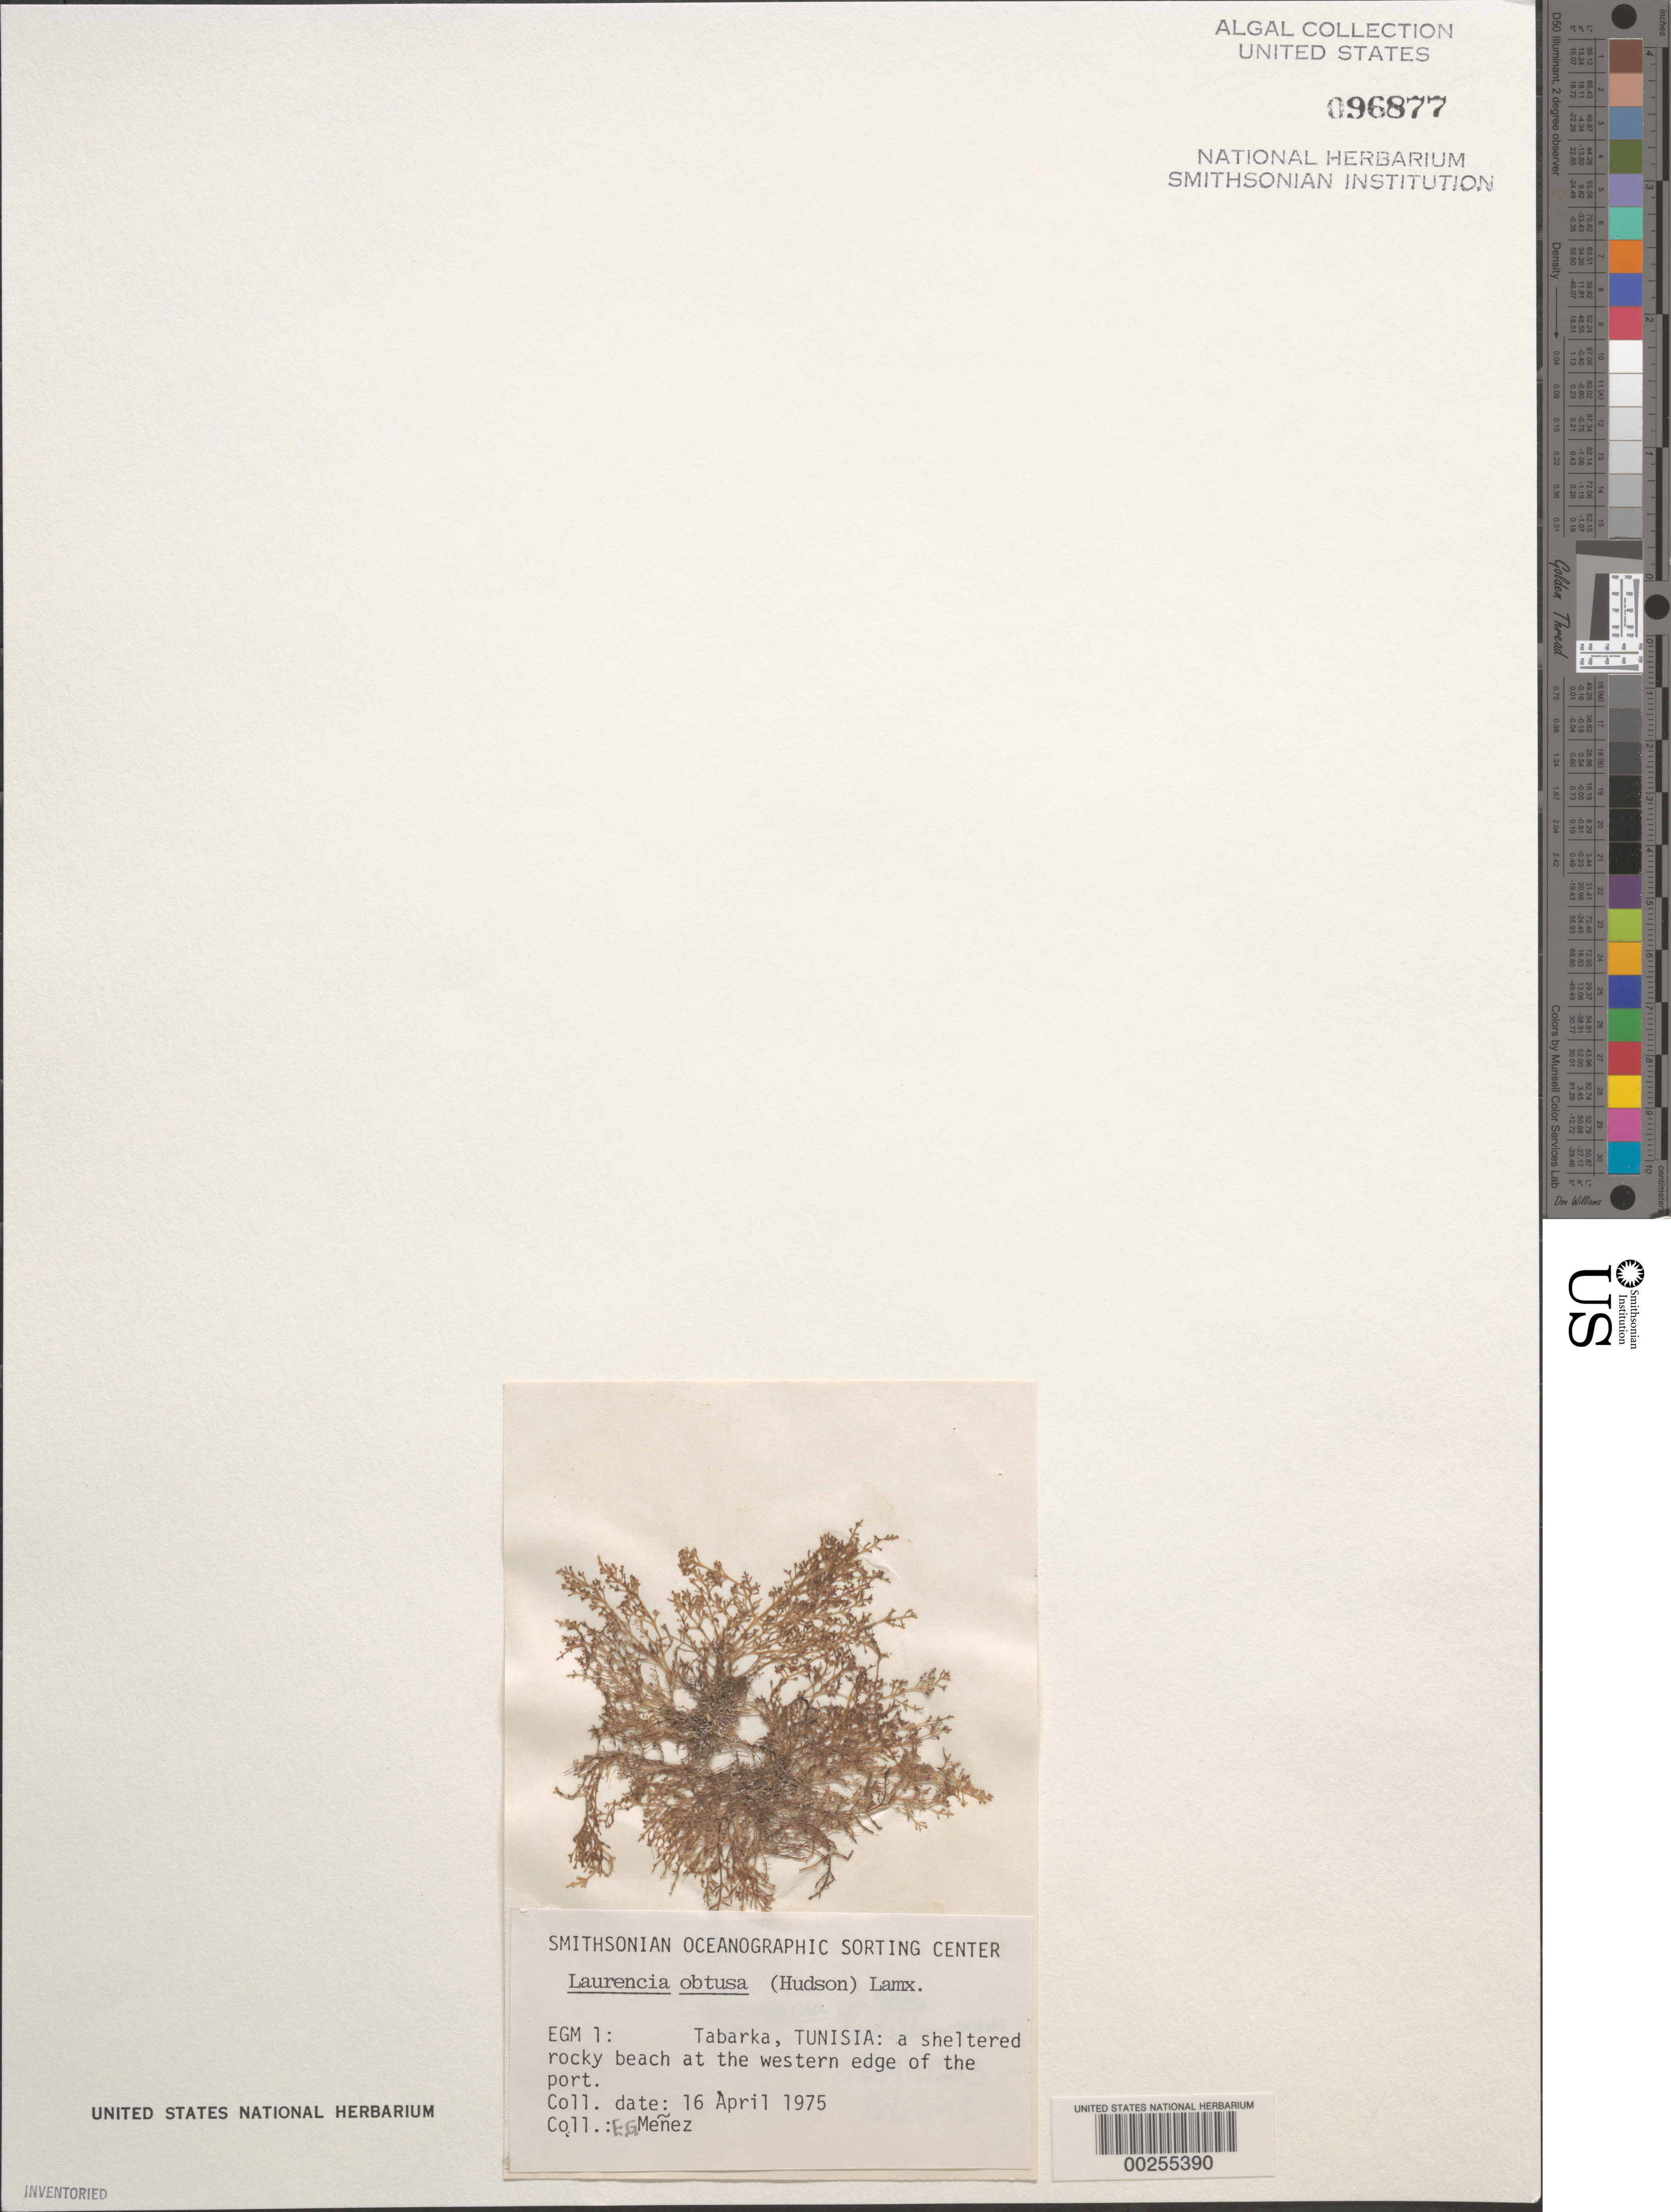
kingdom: Plantae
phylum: Rhodophyta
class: Florideophyceae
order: Ceramiales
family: Rhodomelaceae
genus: Laurencia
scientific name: Laurencia obtusa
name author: (Huds.) J.V.Lamouroux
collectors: Meñez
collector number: EGM 1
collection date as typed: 16 Apr 1975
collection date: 1975-04-16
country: Tunisia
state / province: Jendouba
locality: Tabarka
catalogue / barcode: US 96877